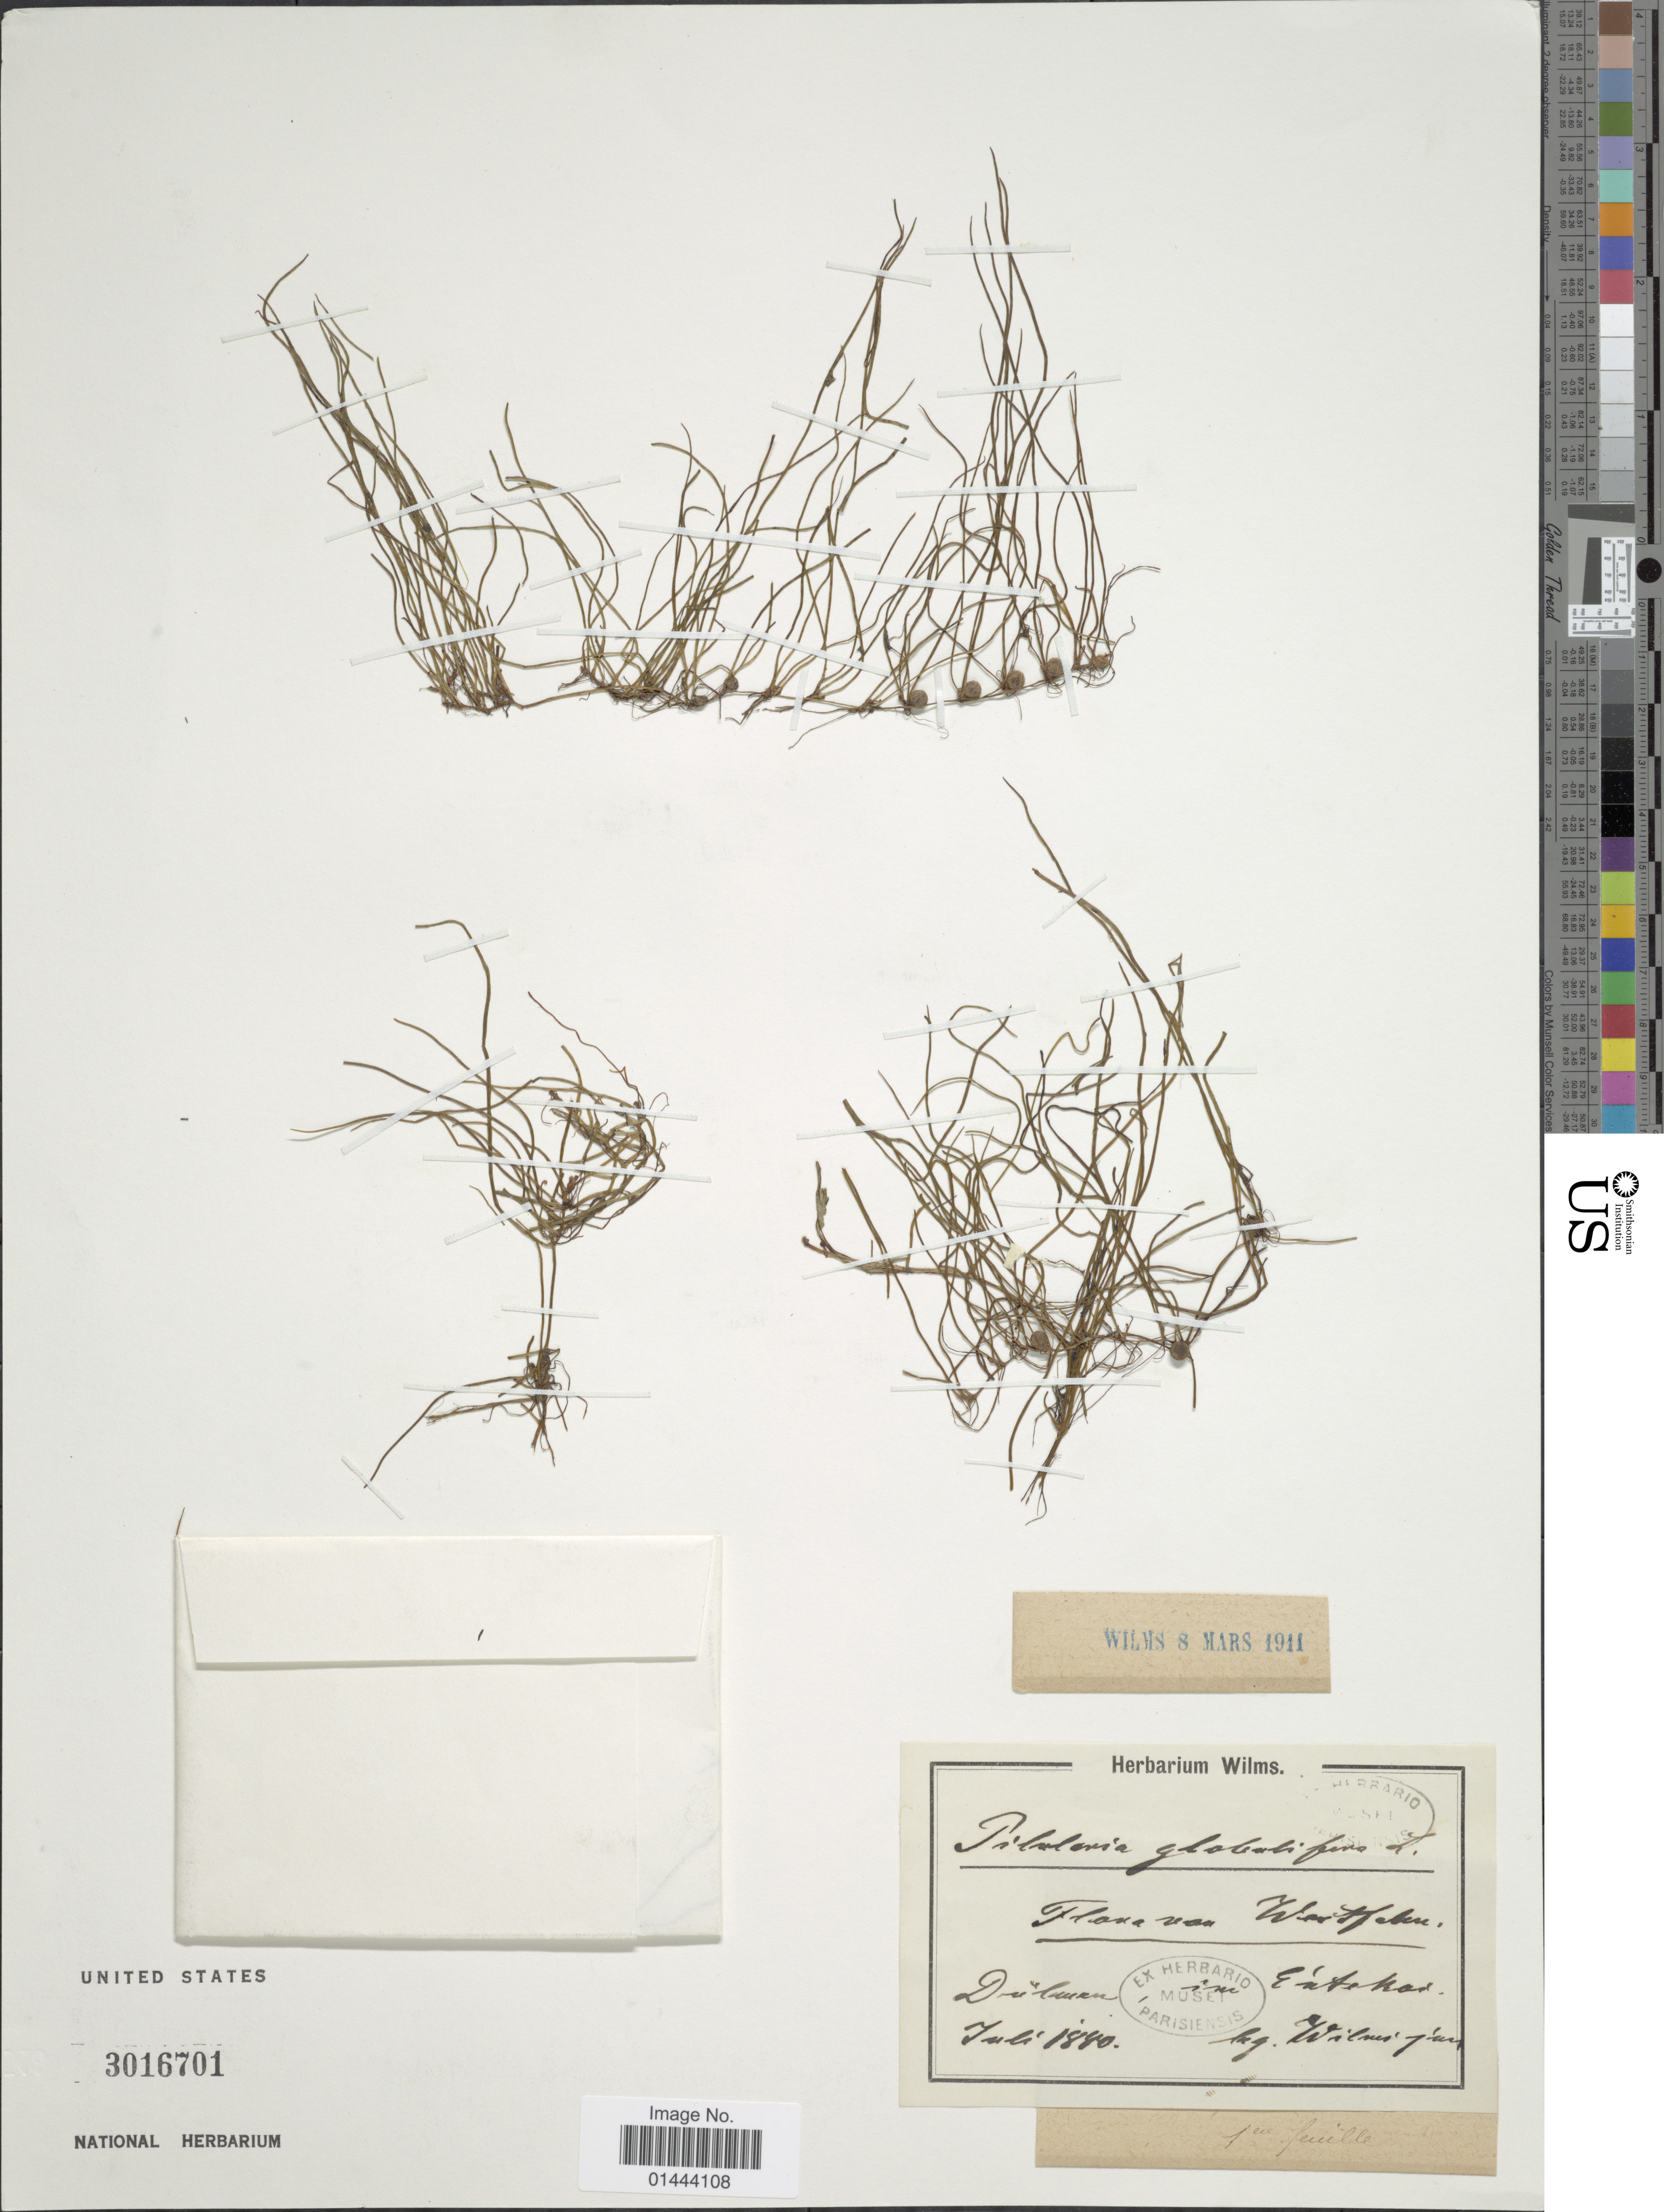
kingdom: Plantae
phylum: Tracheophyta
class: Polypodiopsida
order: Salviniales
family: Marsileaceae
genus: Pilularia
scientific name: Pilularia globulifera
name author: L.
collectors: F. Wilms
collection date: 1880-07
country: Germany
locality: Weistebuen, Dülmen, Entekad [interpreted]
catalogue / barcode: US 3016701